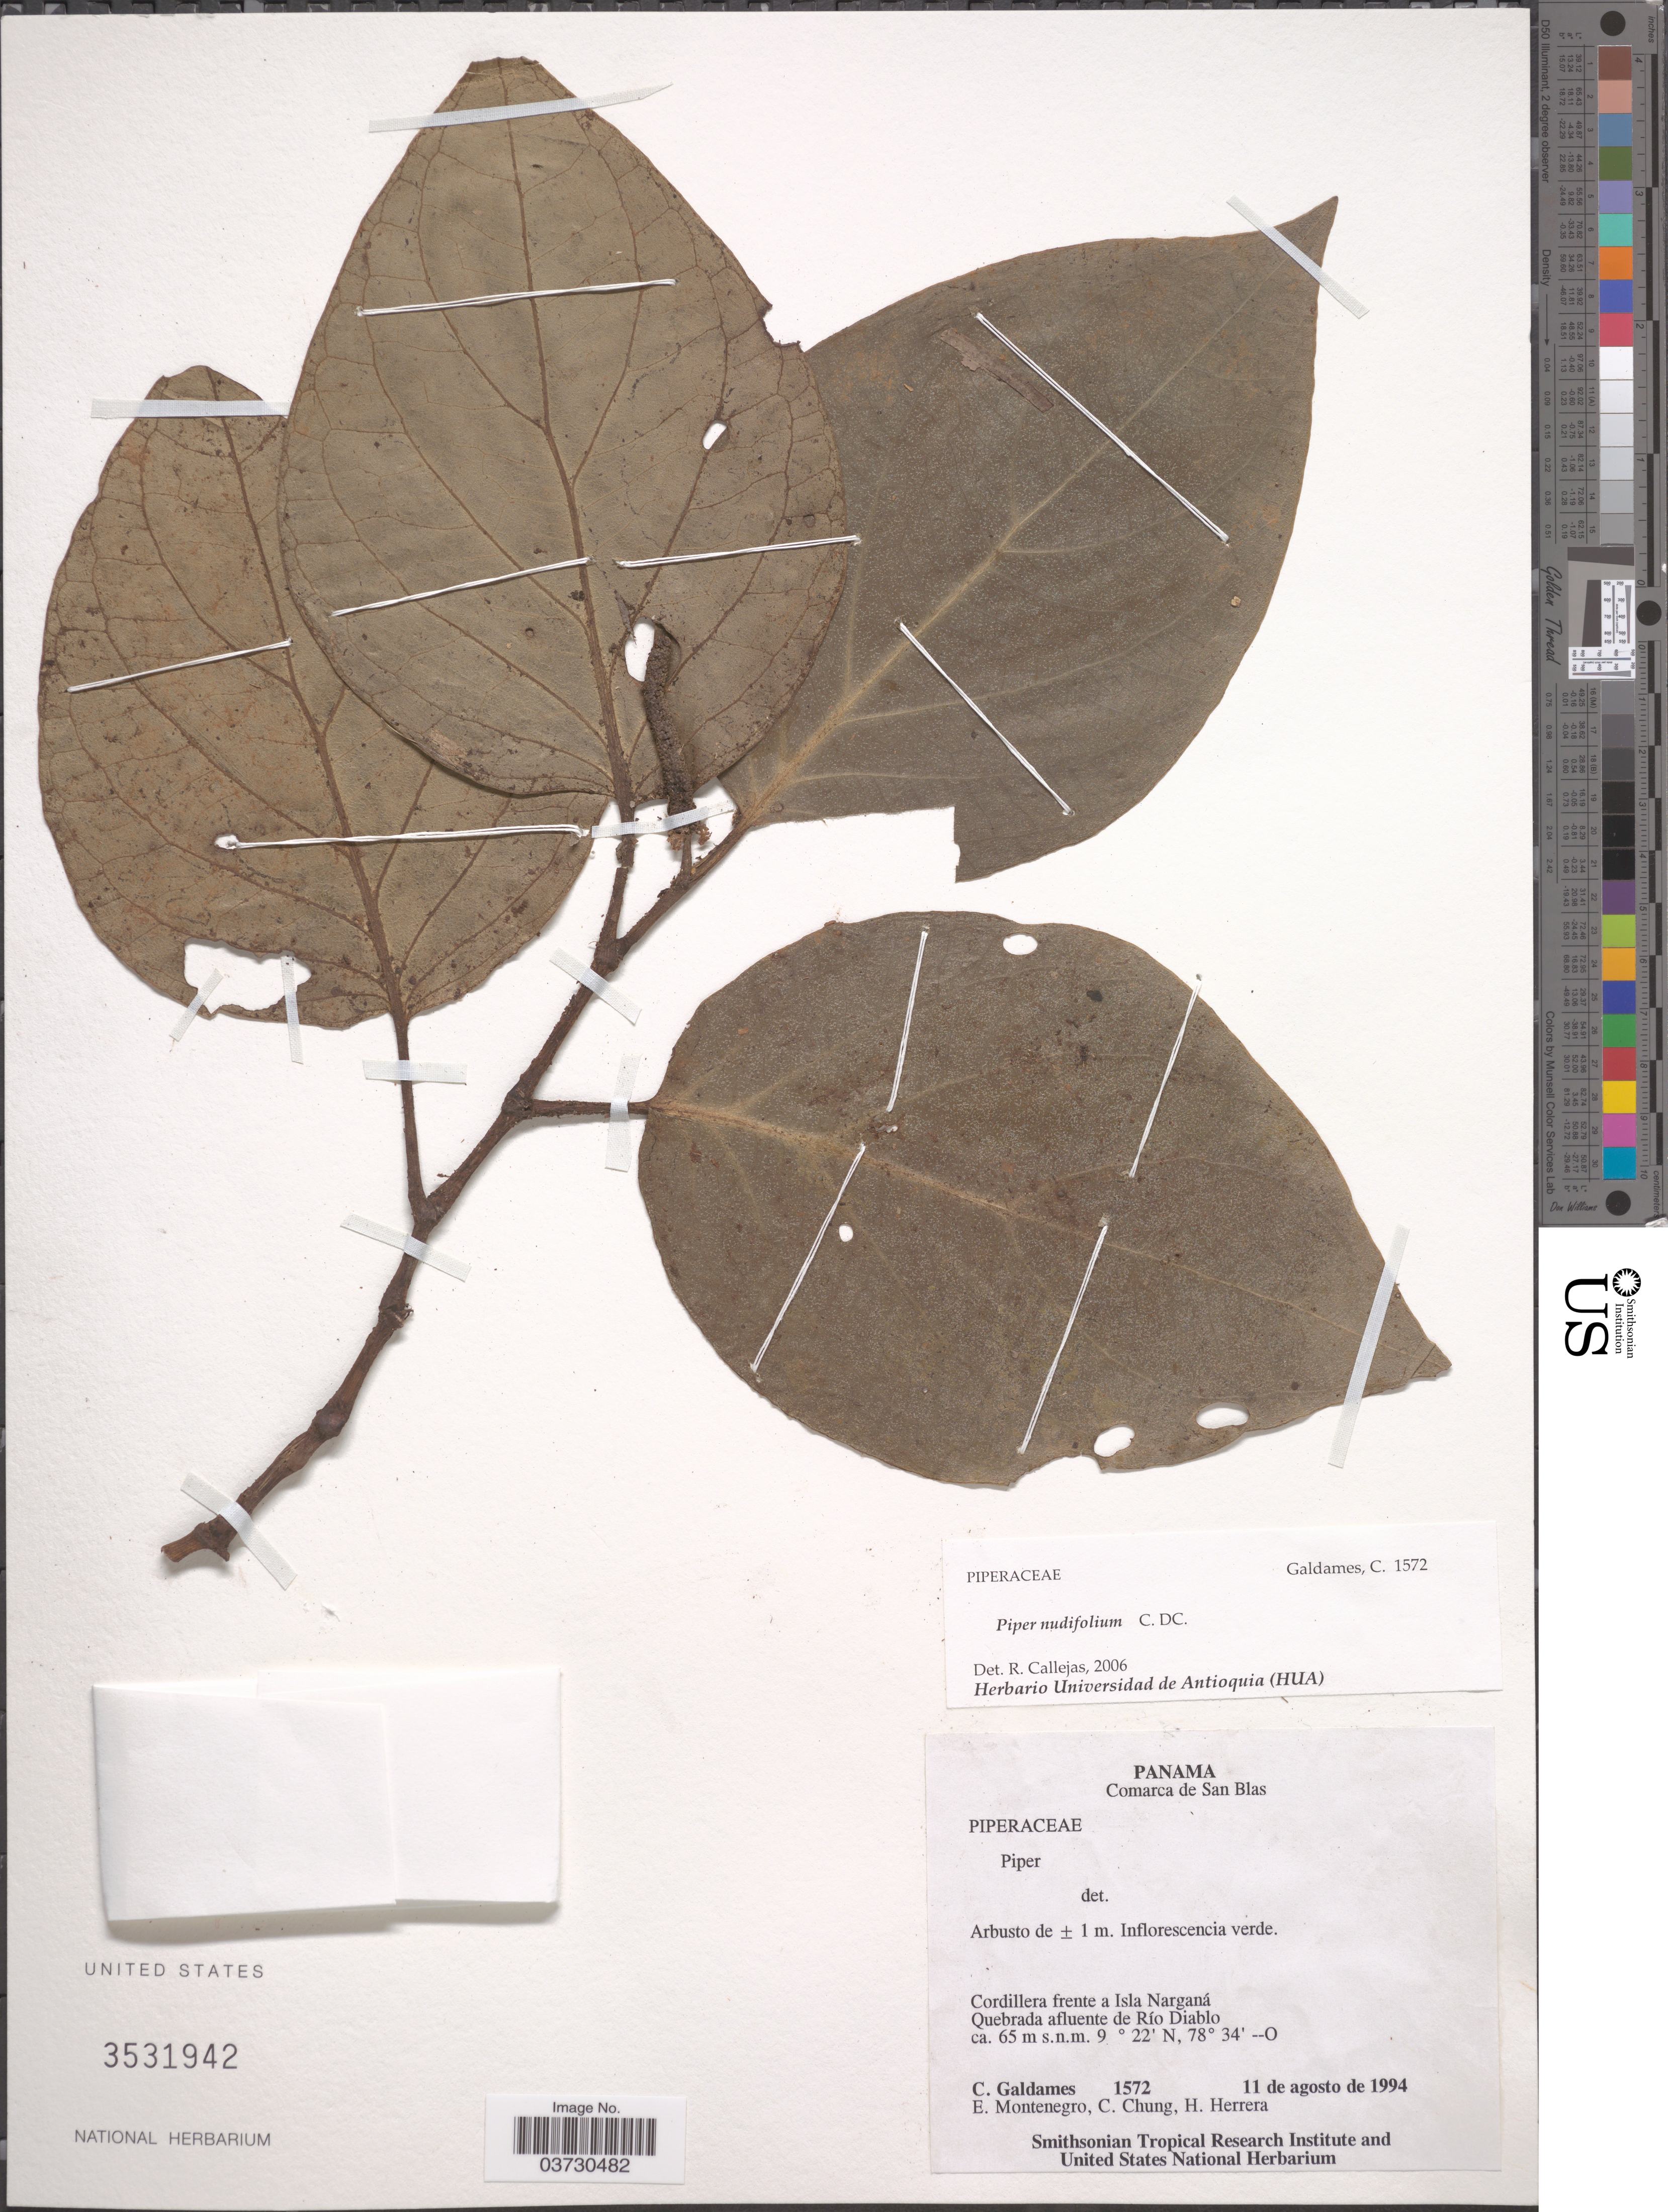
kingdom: Plantae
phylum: Tracheophyta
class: Magnoliopsida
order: Piperales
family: Piperaceae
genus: Piper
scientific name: Piper nudifolium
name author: C. DC.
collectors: C. Galdames, E. Montenegro, C. Chung & H. Herrera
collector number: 1572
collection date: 1994-08-11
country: Panama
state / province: Kuna Yala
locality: Comarca de San Blas. Cordillera frente a Isla Narganá. Quebrada afluente de Río Diablo.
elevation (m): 65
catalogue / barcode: US 3531942